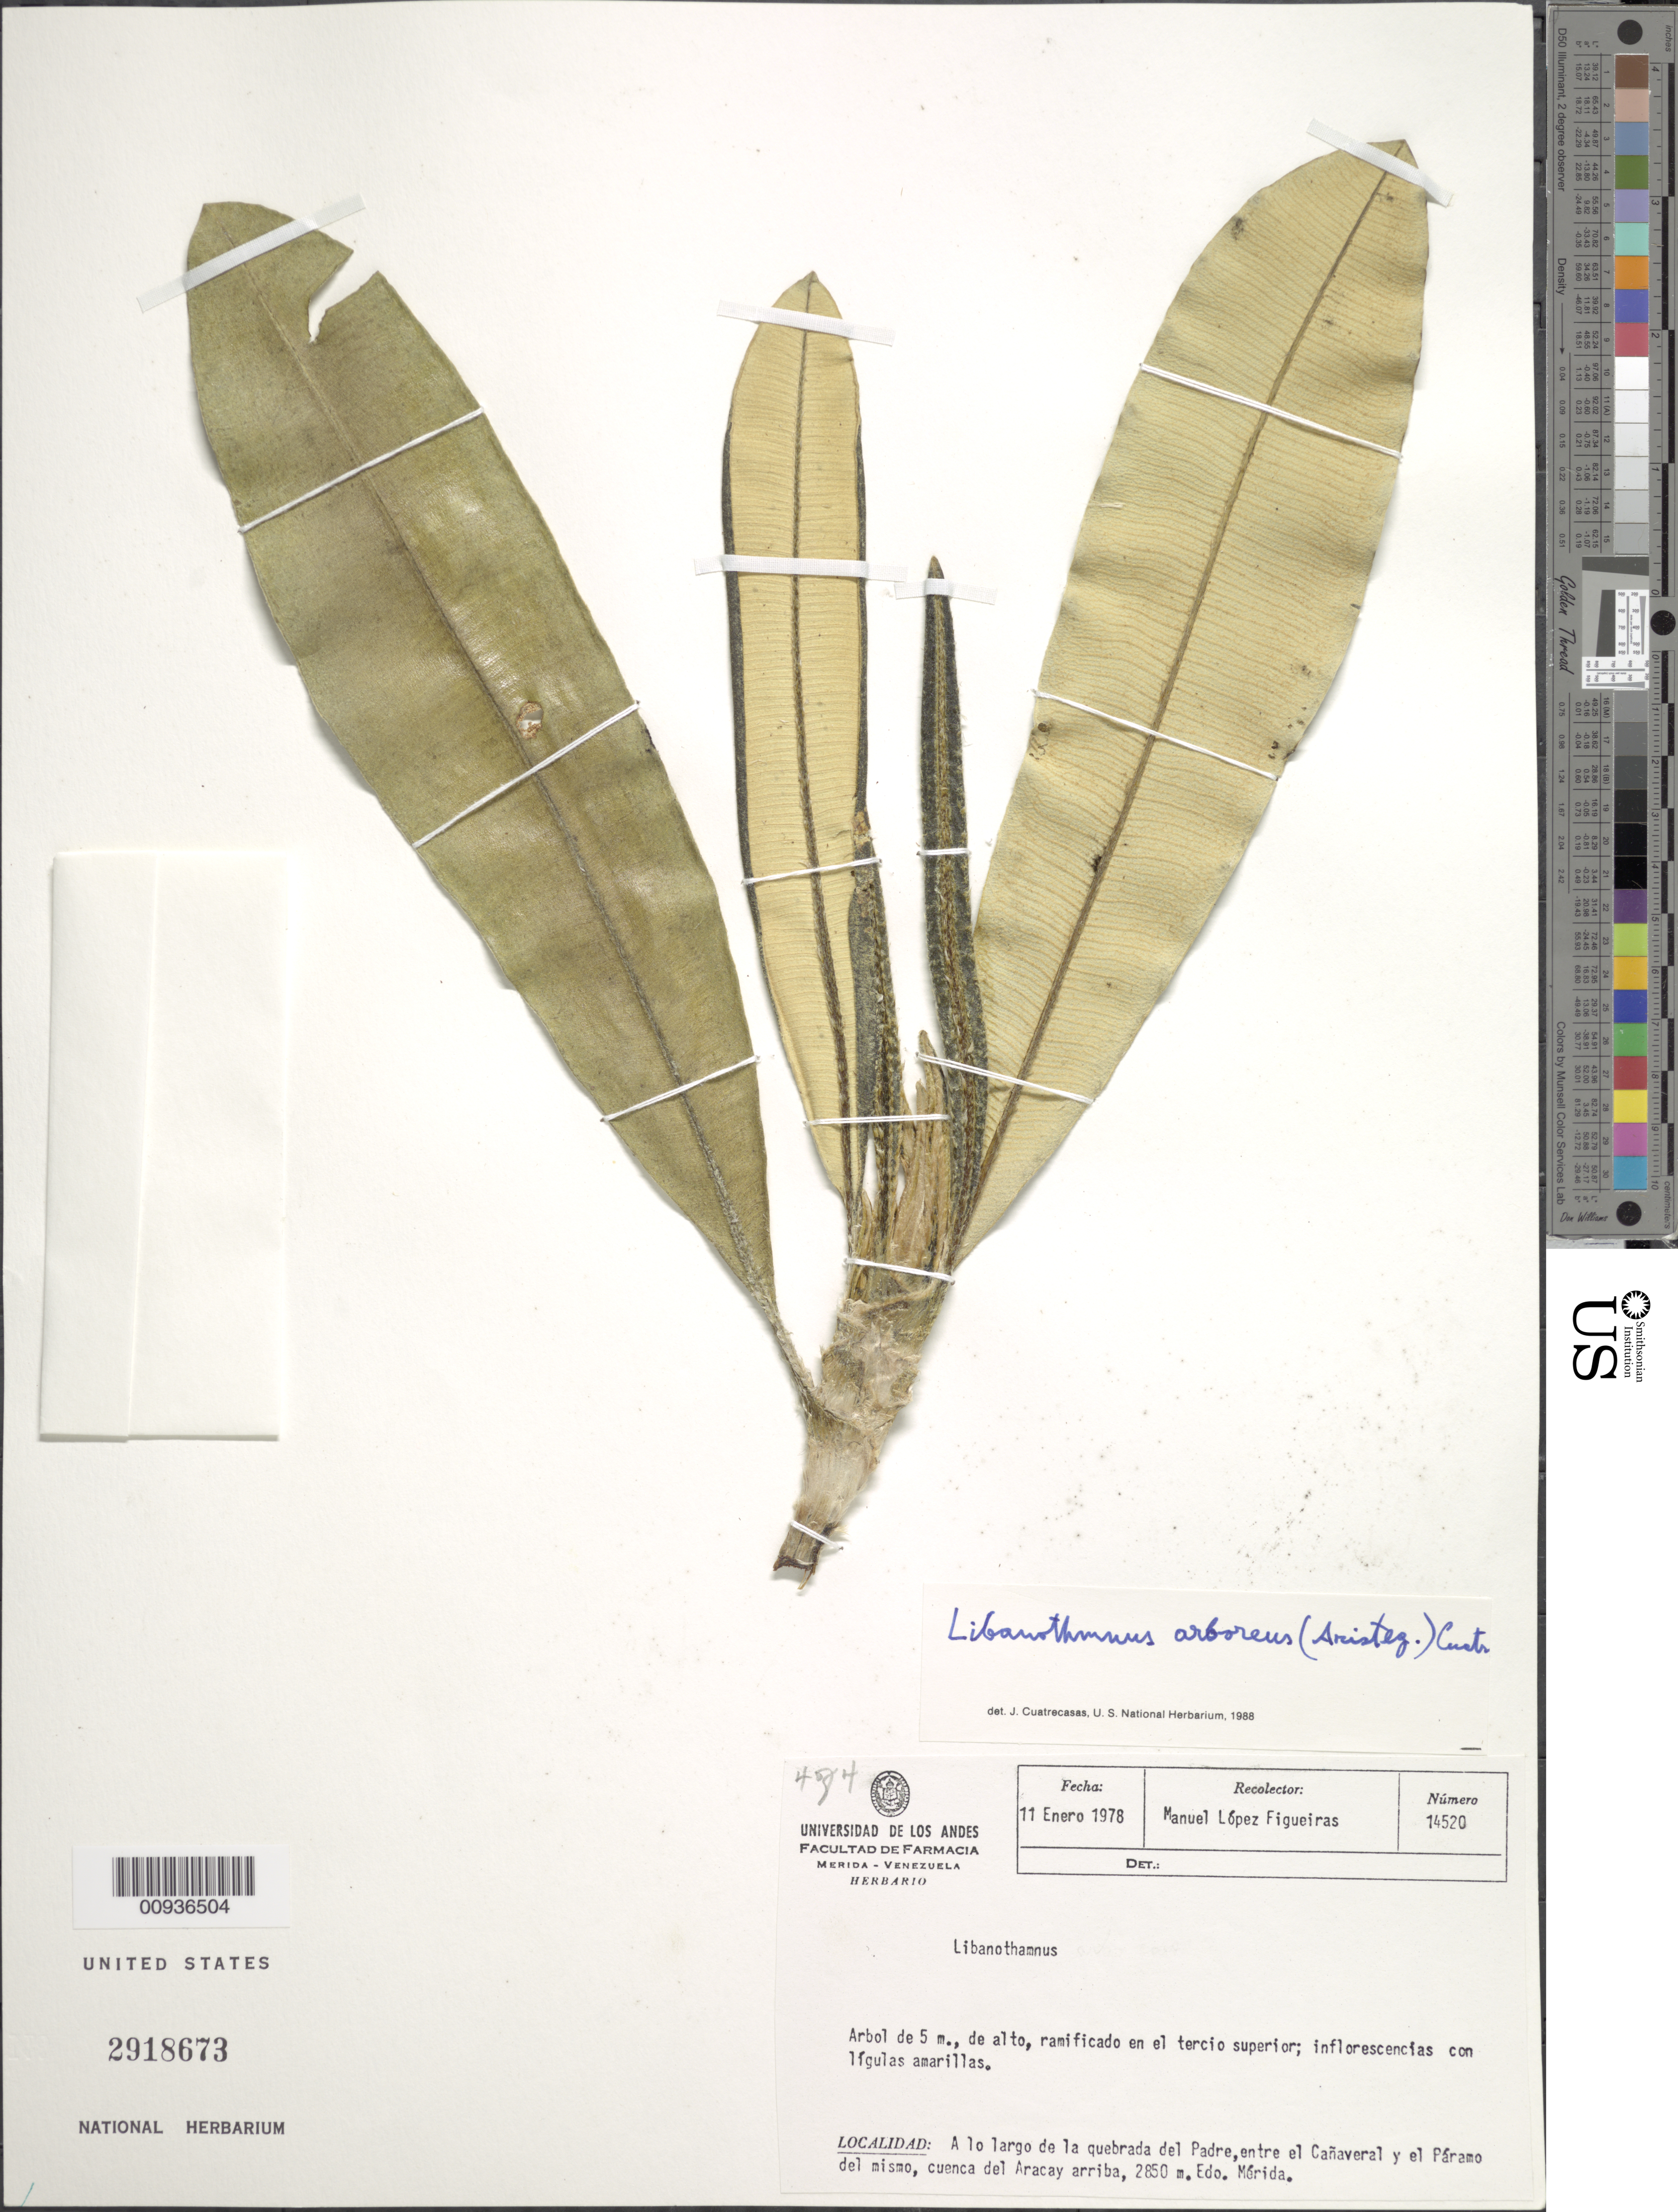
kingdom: Plantae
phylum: Tracheophyta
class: Magnoliopsida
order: Asterales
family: Asteraceae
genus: Libanothamnus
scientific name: Libanothamnus arboreus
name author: (Aristeg.) Cuatrec.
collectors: M. López Figueiras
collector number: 14520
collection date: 1978-01-11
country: Venezuela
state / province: Mérida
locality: Quebrada del Padre, entre el Canaveral y el Paramo del mismo, cuenca del Aracay arriba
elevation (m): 2850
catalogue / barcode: US 2918673